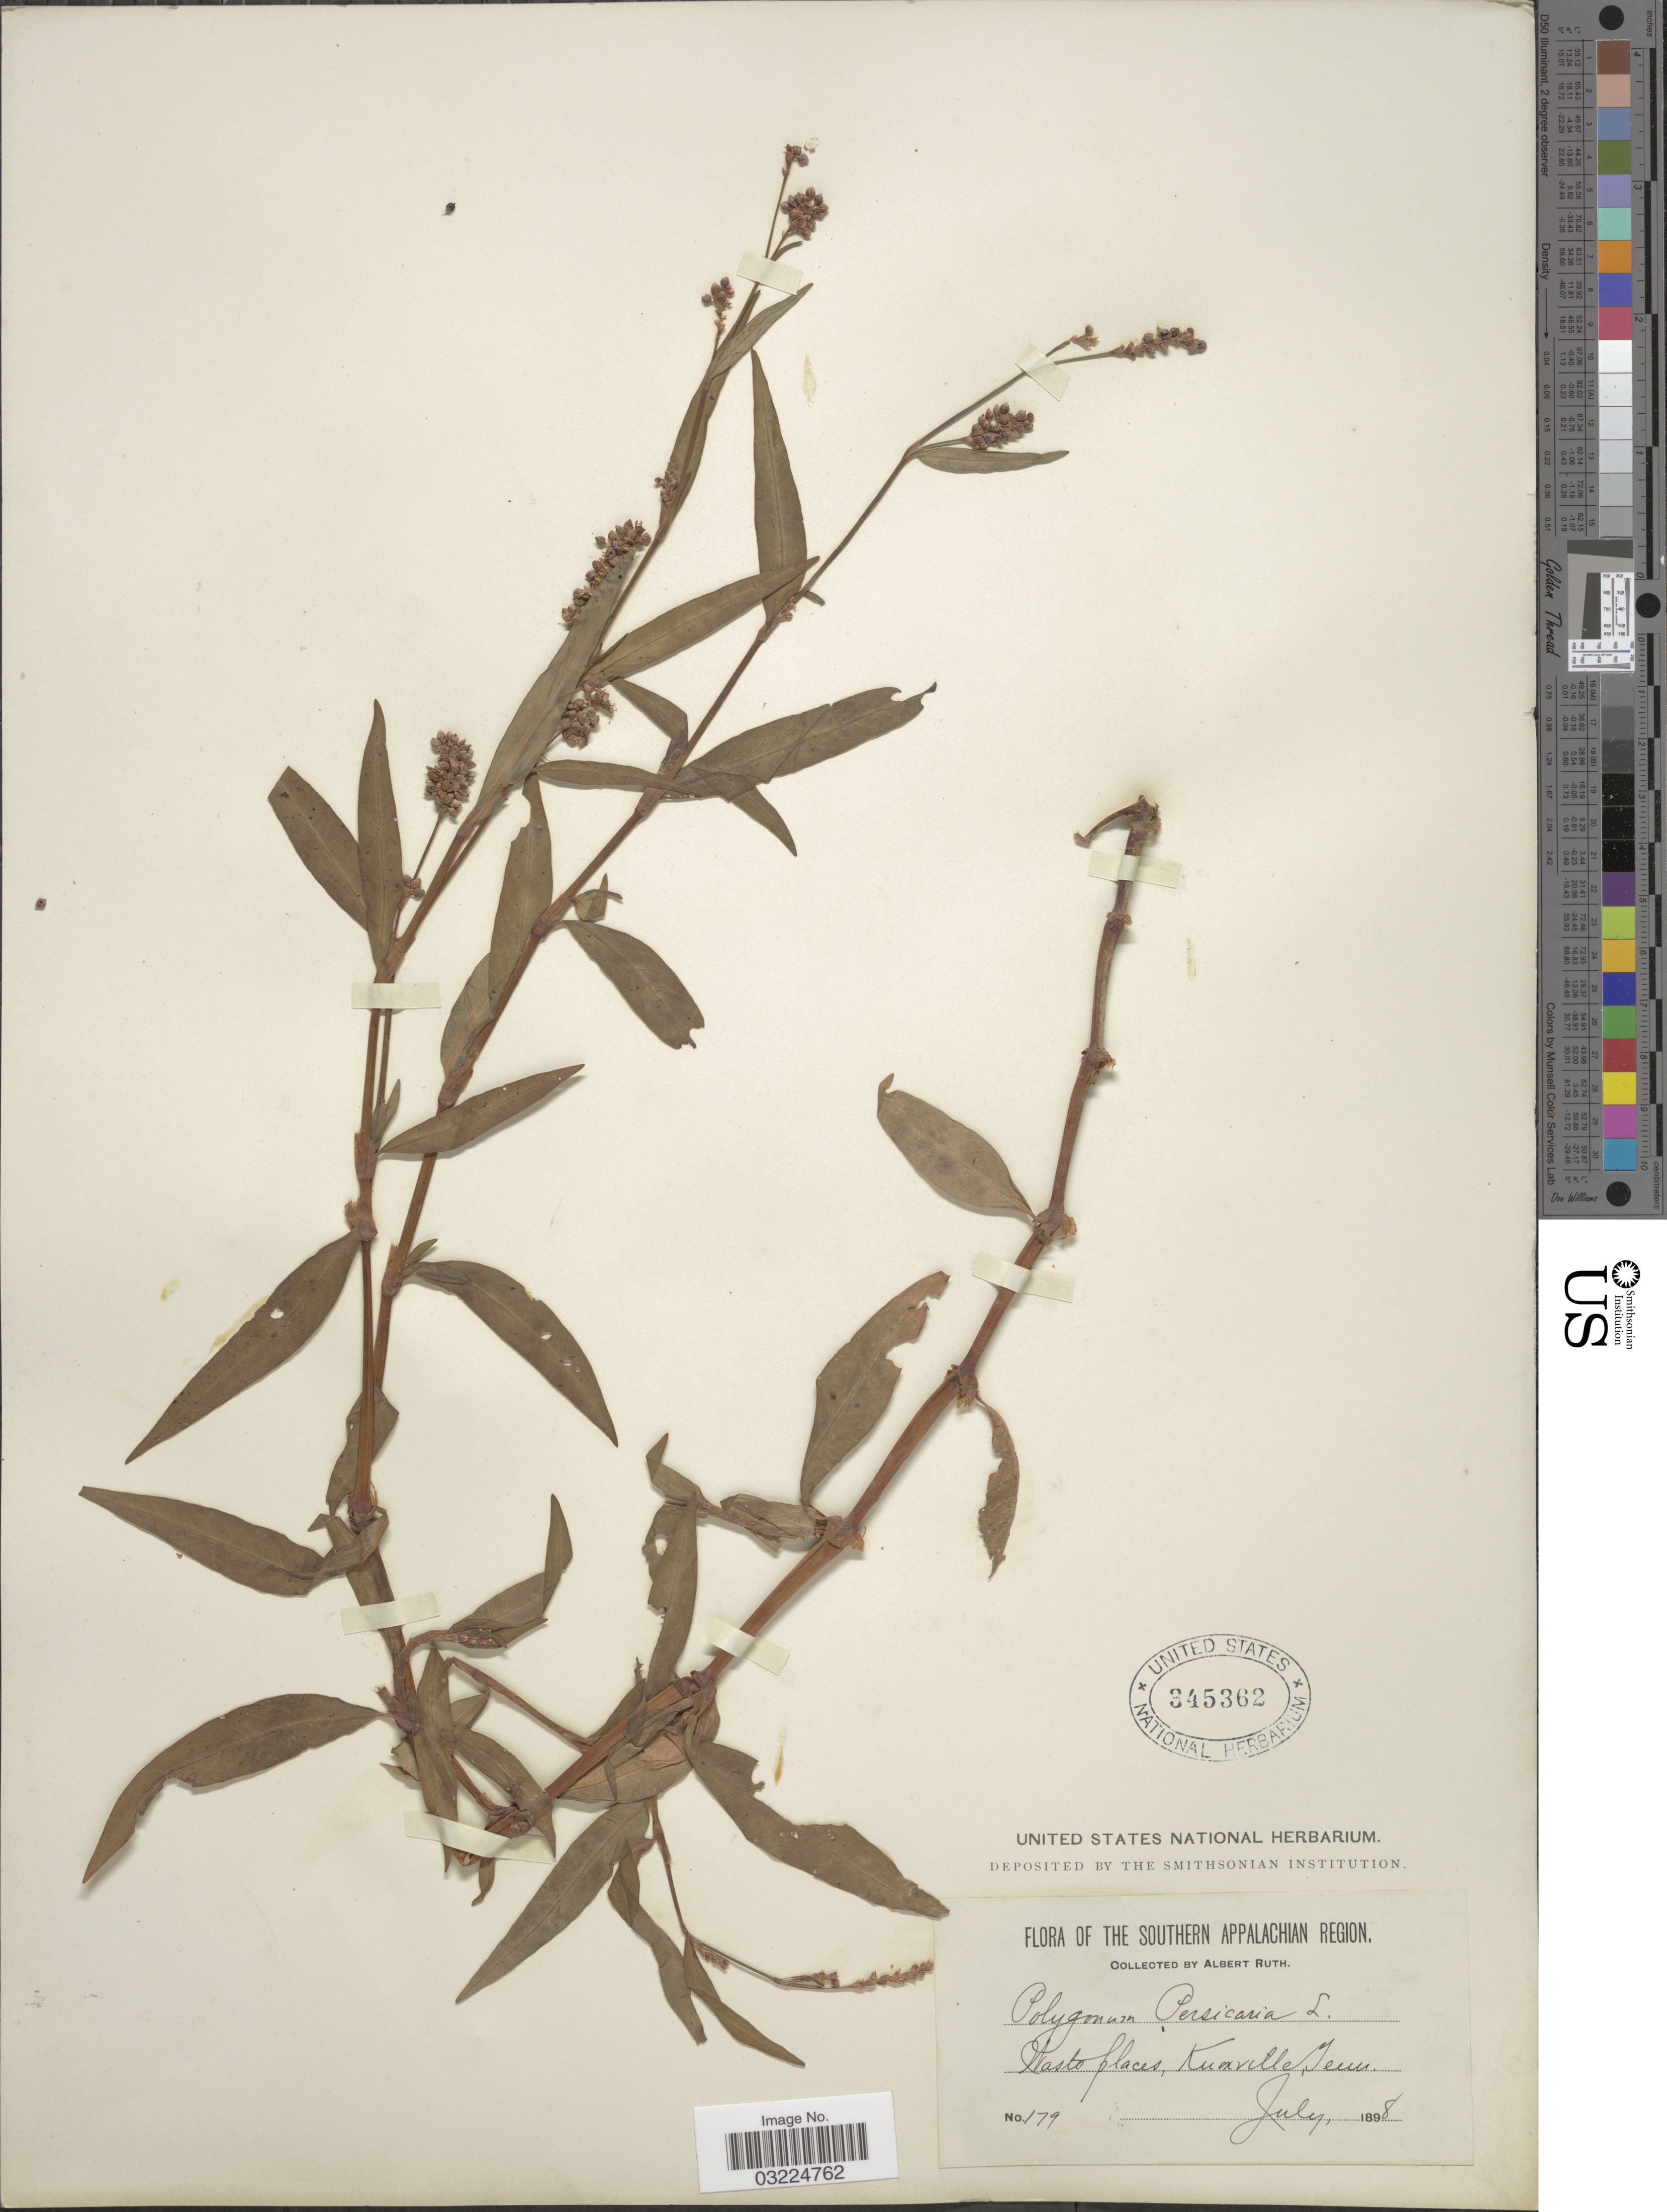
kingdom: Plantae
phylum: Tracheophyta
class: Magnoliopsida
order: Caryophyllales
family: Polygonaceae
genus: Persicaria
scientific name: Persicaria maculosa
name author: S.F. Gray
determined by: Atha, D. E.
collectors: A. Ruth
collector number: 179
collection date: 1898-07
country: United States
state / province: Tennessee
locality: The Southern Appalachian Region. Waste places, Knoxville.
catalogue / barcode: US 345362